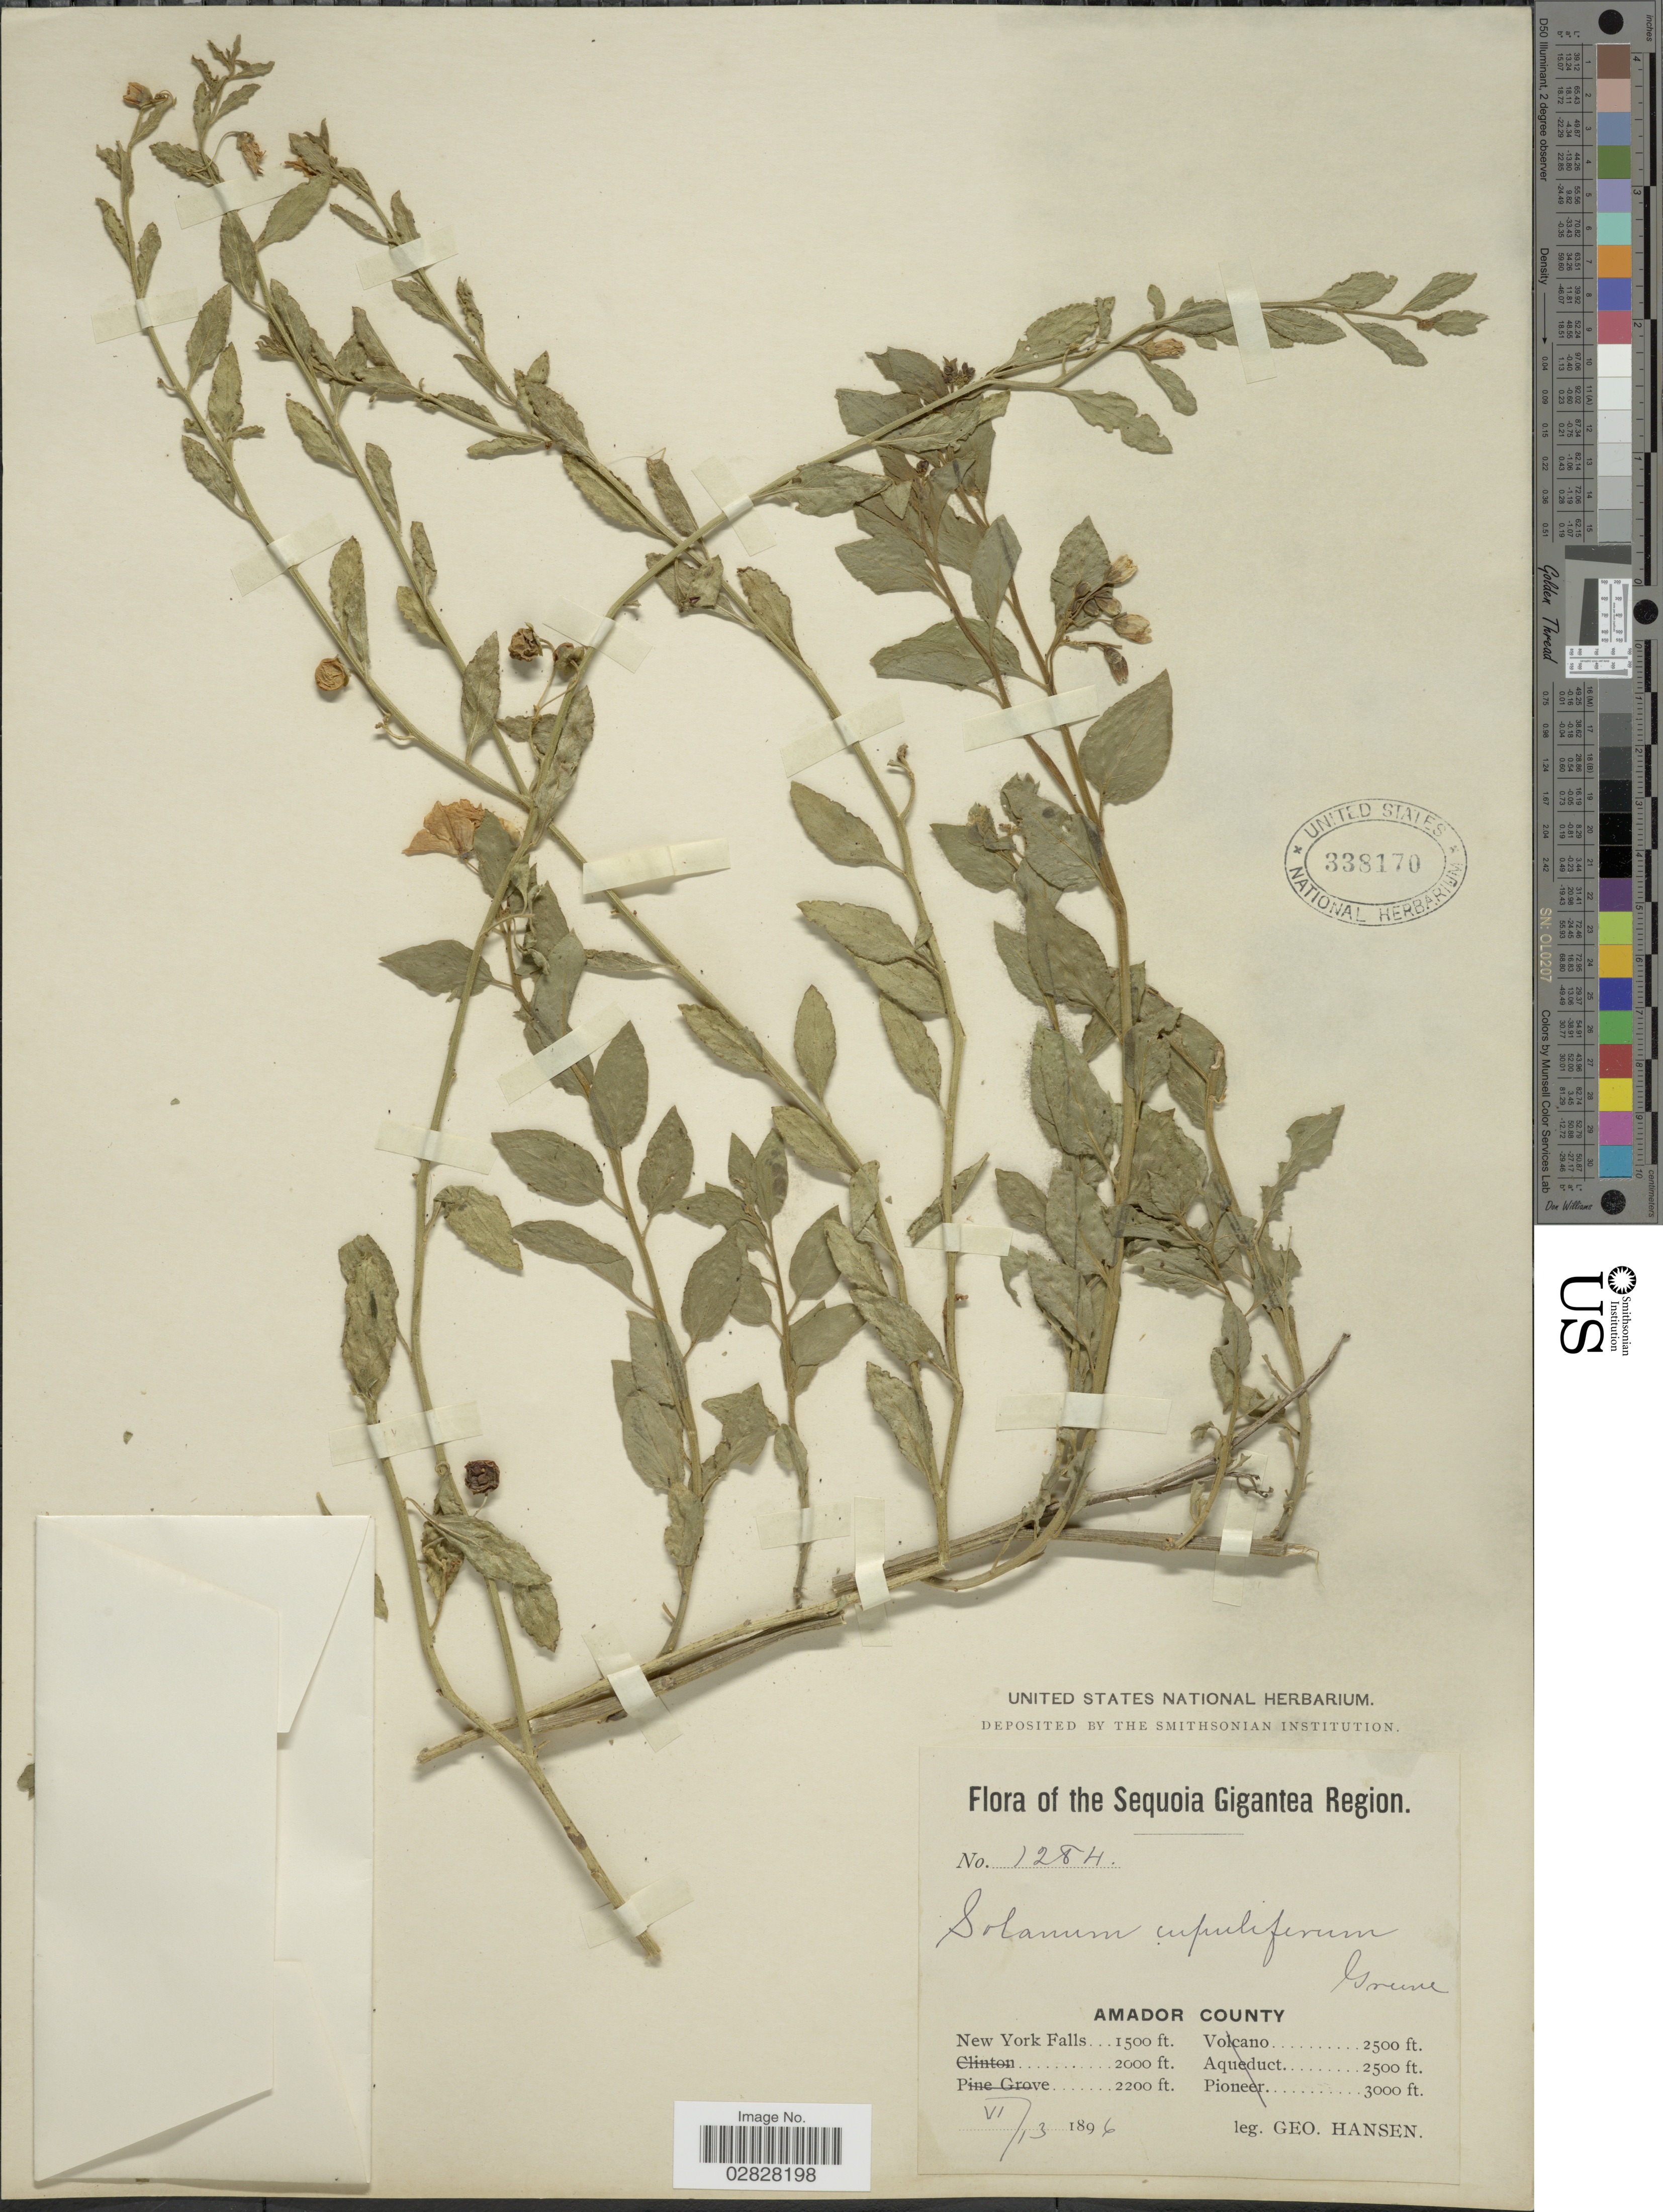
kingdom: Plantae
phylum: Tracheophyta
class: Magnoliopsida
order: Solanales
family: Solanaceae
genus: Solanum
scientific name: Solanum cupiliferum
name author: Greene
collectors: G. Hansen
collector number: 1284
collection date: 1896-06-13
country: United States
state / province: California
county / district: Amador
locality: Sequoia Gigantea Region. Amador County. New York Falls.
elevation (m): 457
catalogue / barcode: US 338170